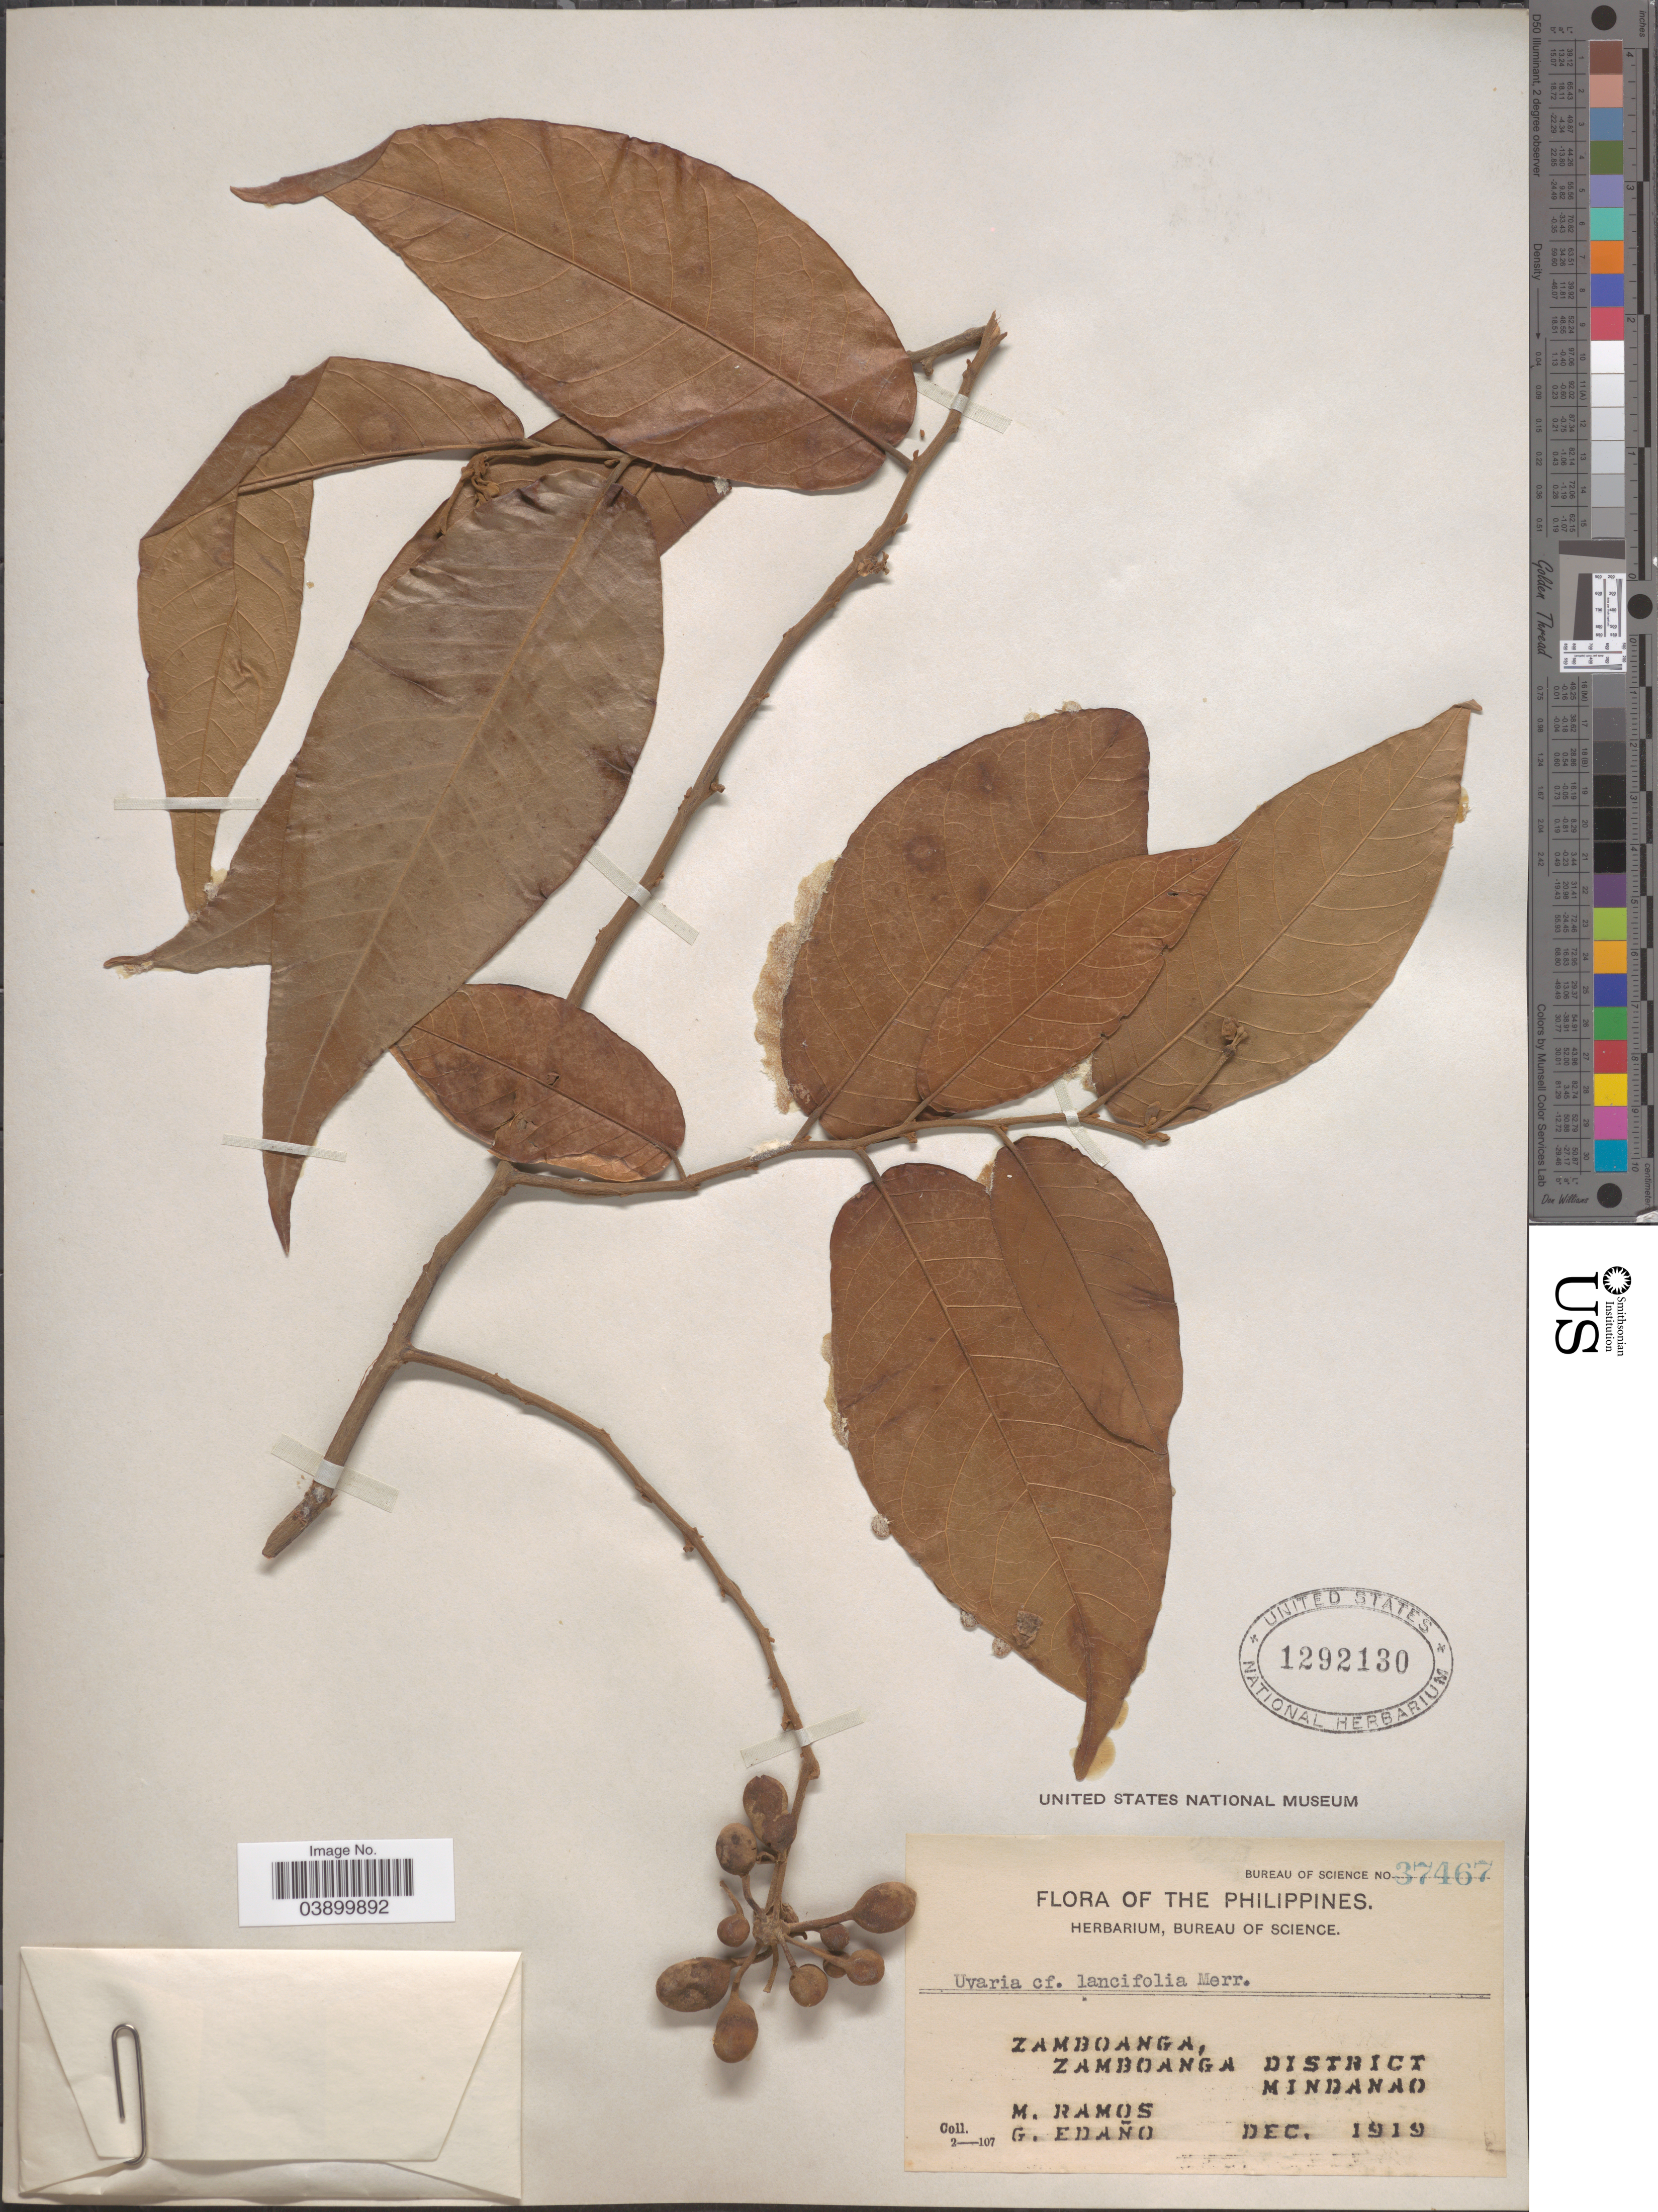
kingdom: Plantae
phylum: Tracheophyta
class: Magnoliopsida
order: Magnoliales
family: Annonaceae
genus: Uvaria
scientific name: Uvaria lancifolia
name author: Merr.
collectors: M. Ramos & G. Edaño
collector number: Bureau of Science 37467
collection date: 1918-12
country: Philippines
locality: Zamboanga, Zamboanga District. Mindanao.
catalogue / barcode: US 1292130